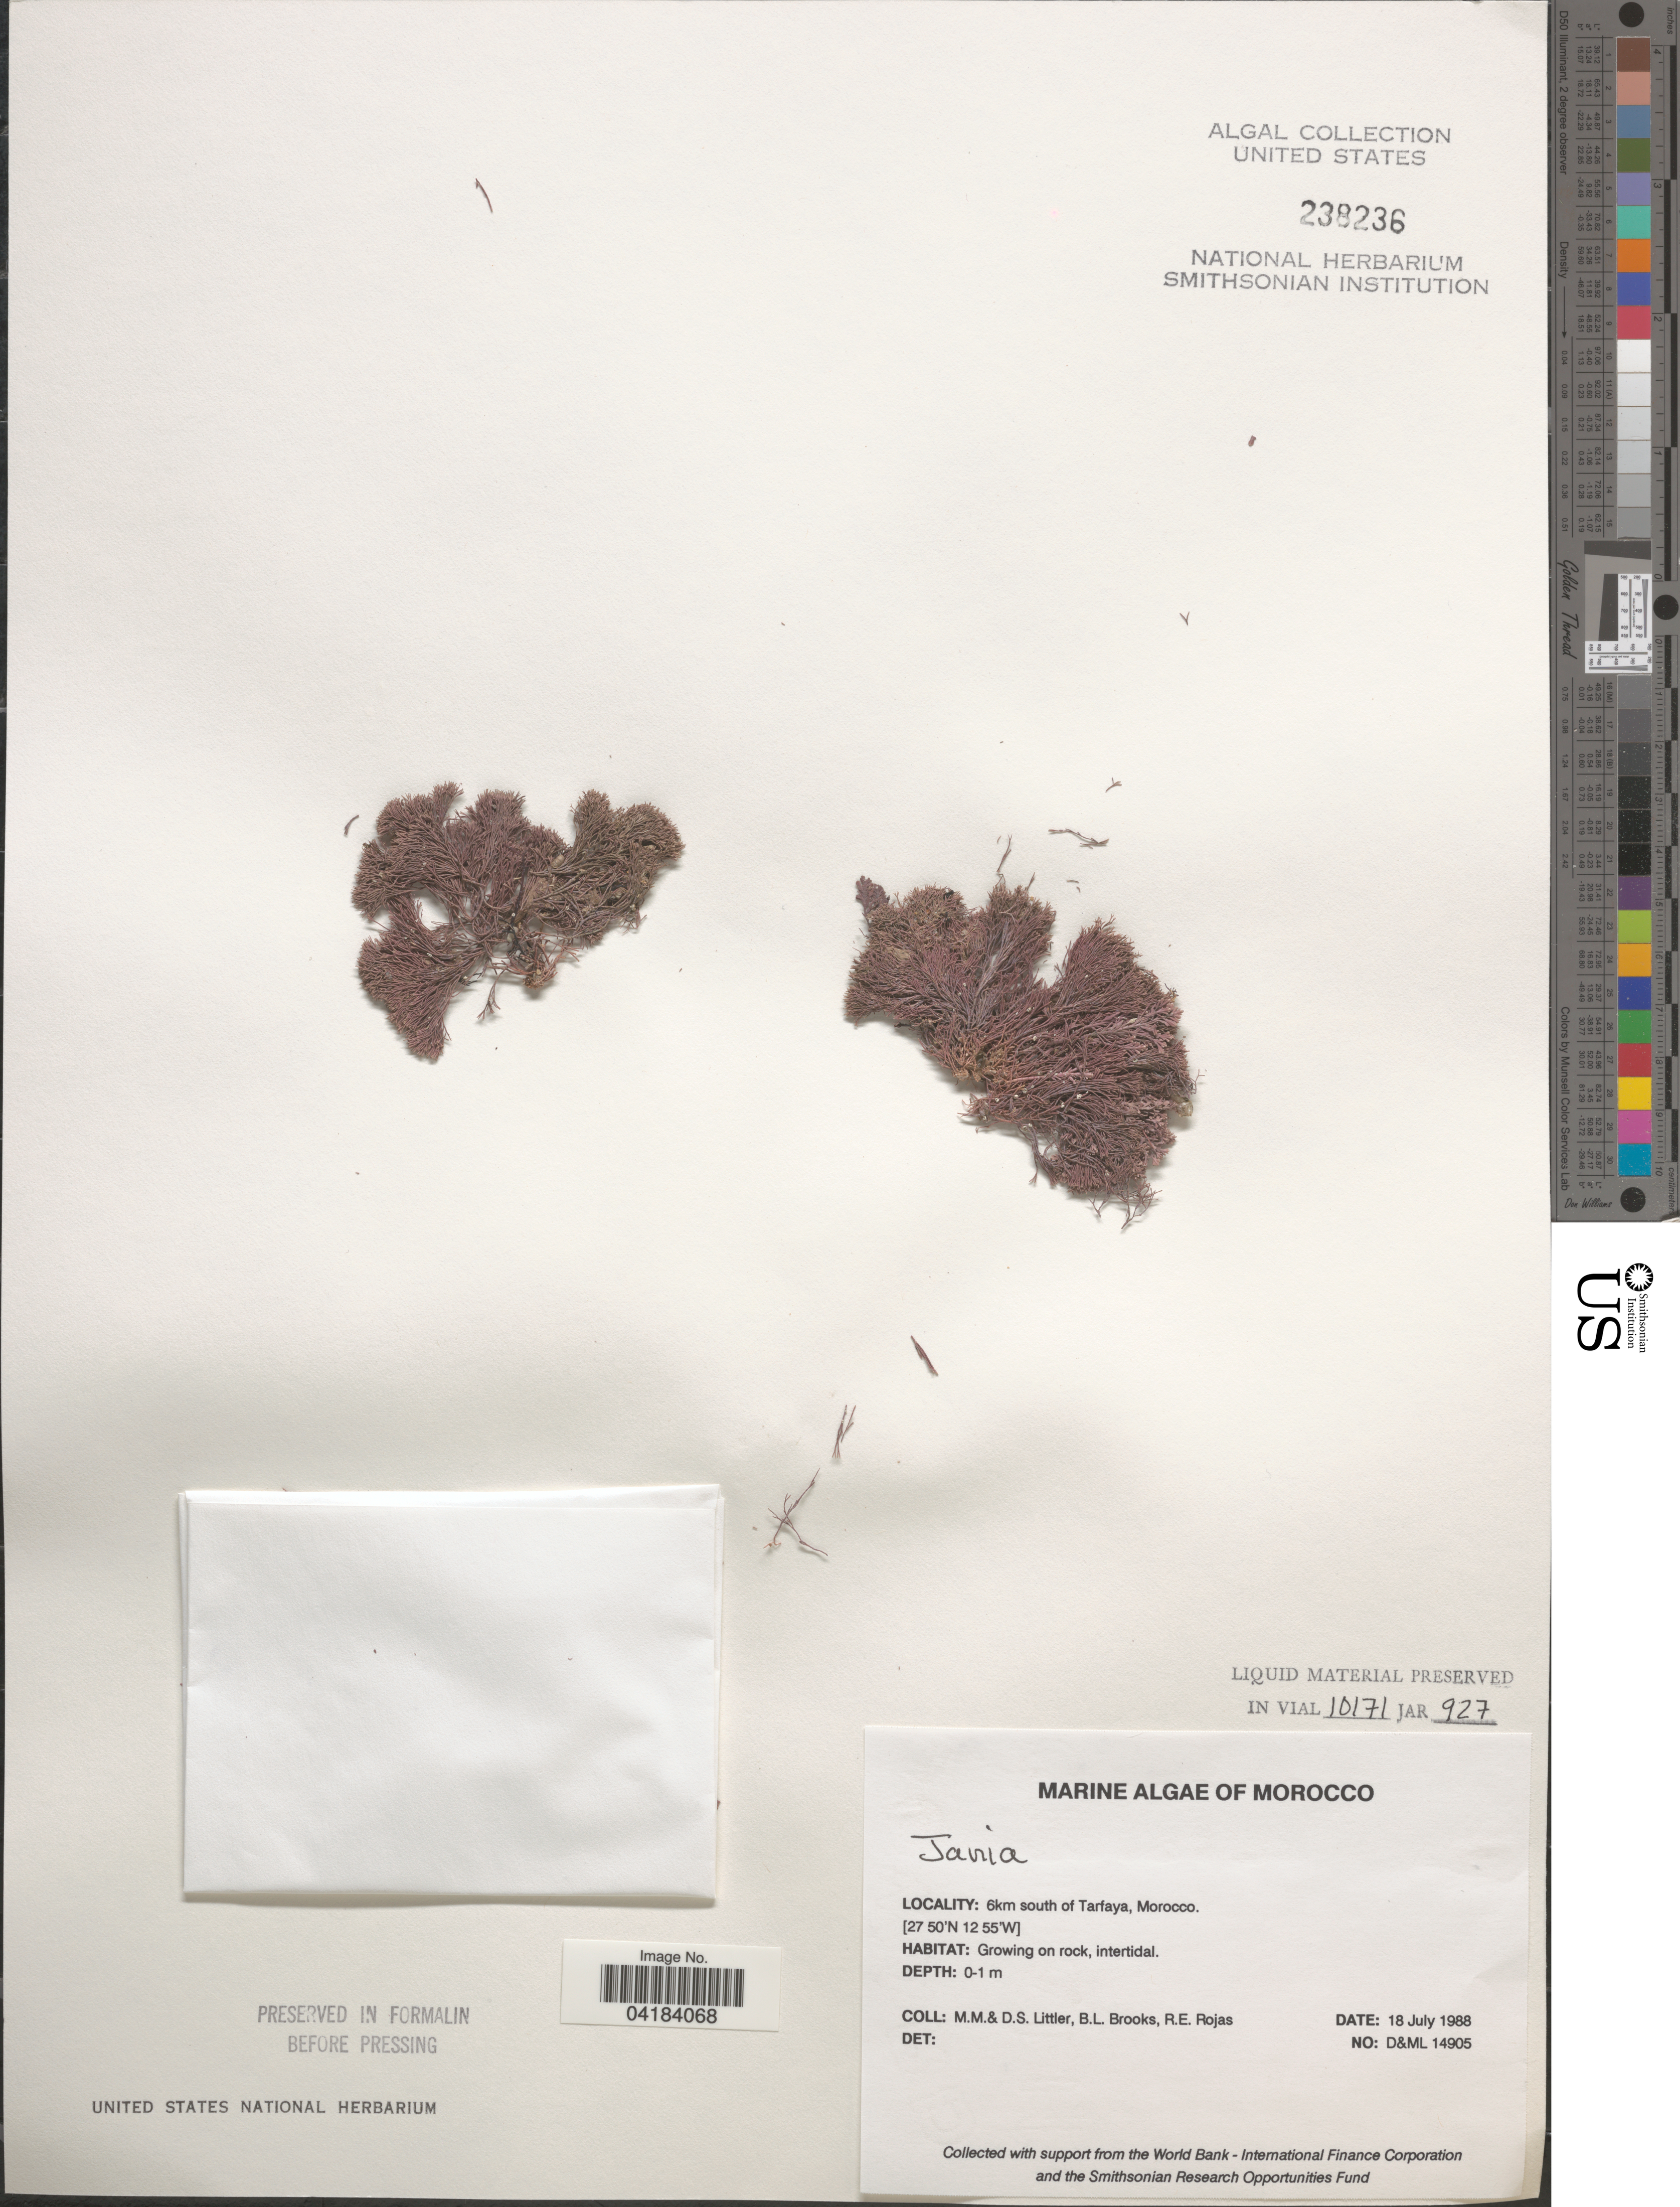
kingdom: Plantae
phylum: Rhodophyta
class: Florideophyceae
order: Corallinales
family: Corallinaceae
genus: Jania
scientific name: Jania sp.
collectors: D. S. Littler, B. Brooks & R. Rojas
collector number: D&ML14905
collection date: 1988-07-18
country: Morocco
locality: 6km south of Tarfaya.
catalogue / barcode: US 238236